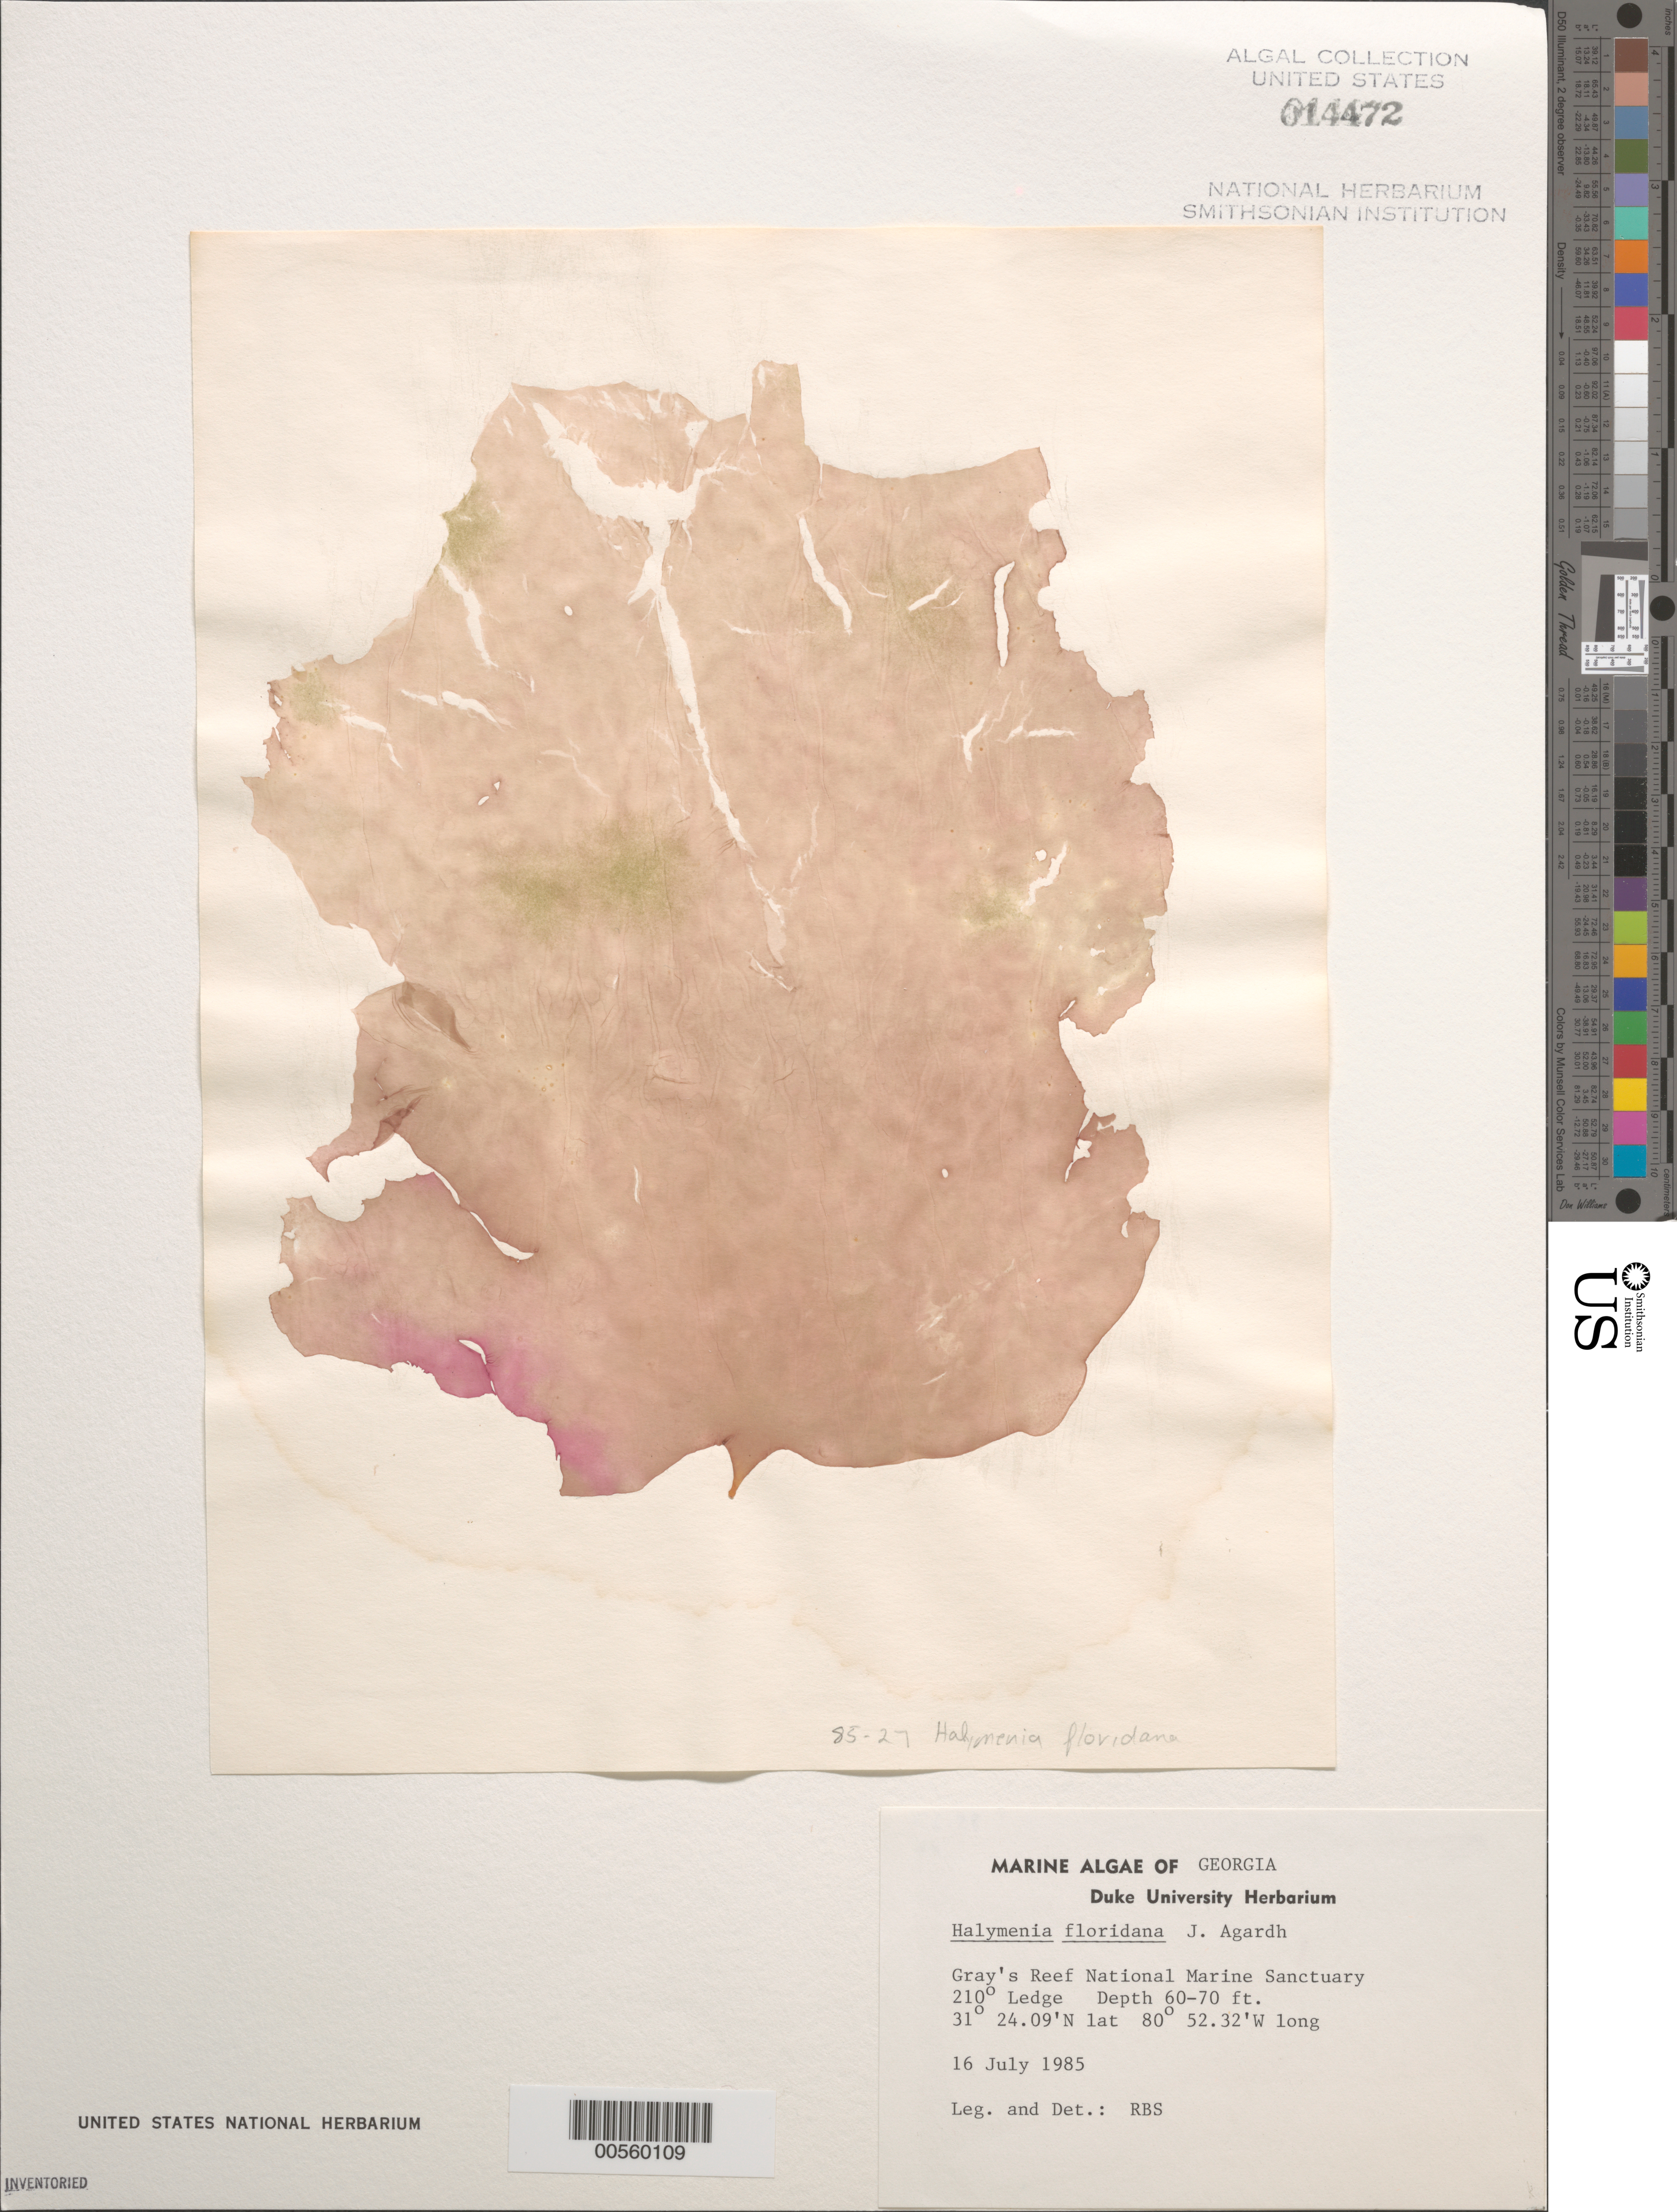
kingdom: Plantae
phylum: Rhodophyta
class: Florideophyceae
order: Halymeniales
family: Halymeniaceae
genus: Halymenia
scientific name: Halymenia floridana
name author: J. Agardh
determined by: Searles, R. B.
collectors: R. Searles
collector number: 85-27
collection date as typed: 16 Jul 1985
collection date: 1985-07-16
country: United States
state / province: Georgia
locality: Gray's Reef National Marine Sanctuary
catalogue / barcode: US 14472